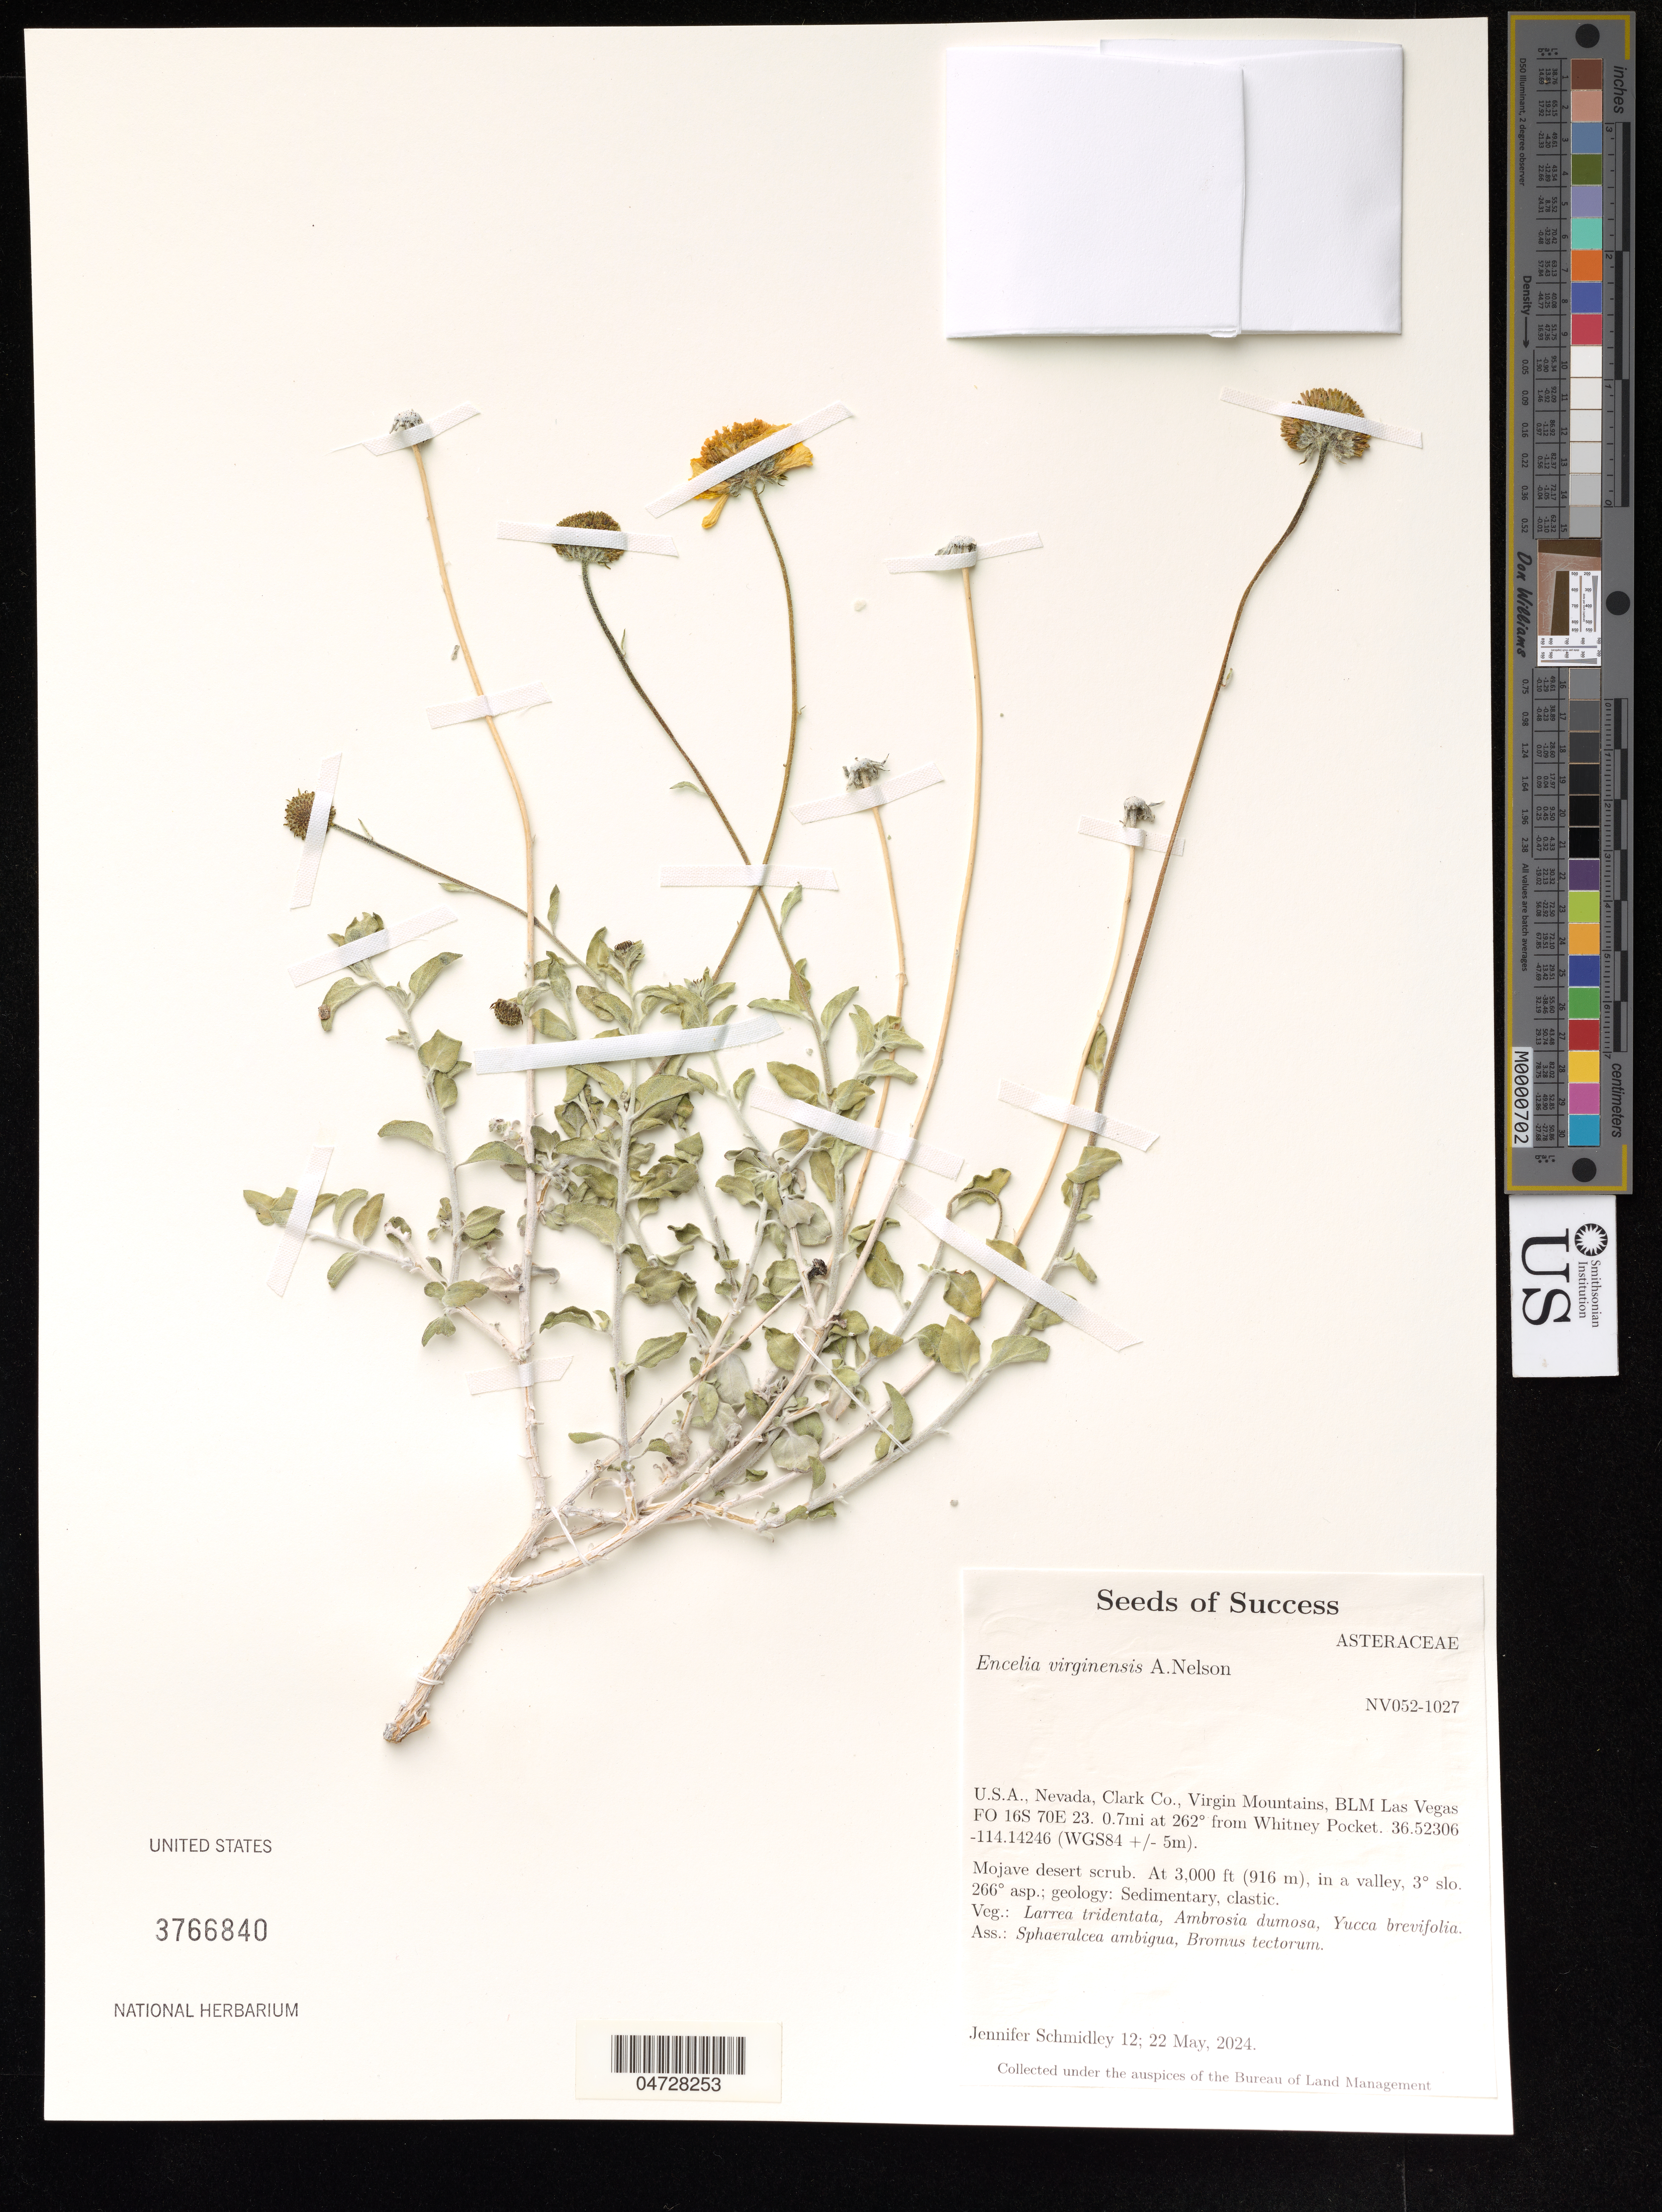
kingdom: Plantae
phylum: Tracheophyta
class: Magnoliopsida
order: Asterales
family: Asteraceae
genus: Encelia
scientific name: Encelia virginensis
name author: A. Nelson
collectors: J. Schimdley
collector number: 12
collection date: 2024-05-22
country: United States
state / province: Nevada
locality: Clark Co., Virgin Mountains, BLM Las Vegas FO 16S 70E 23. 0.7mi at 262° from Whitney Pocket.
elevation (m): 916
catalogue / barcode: US 3766840